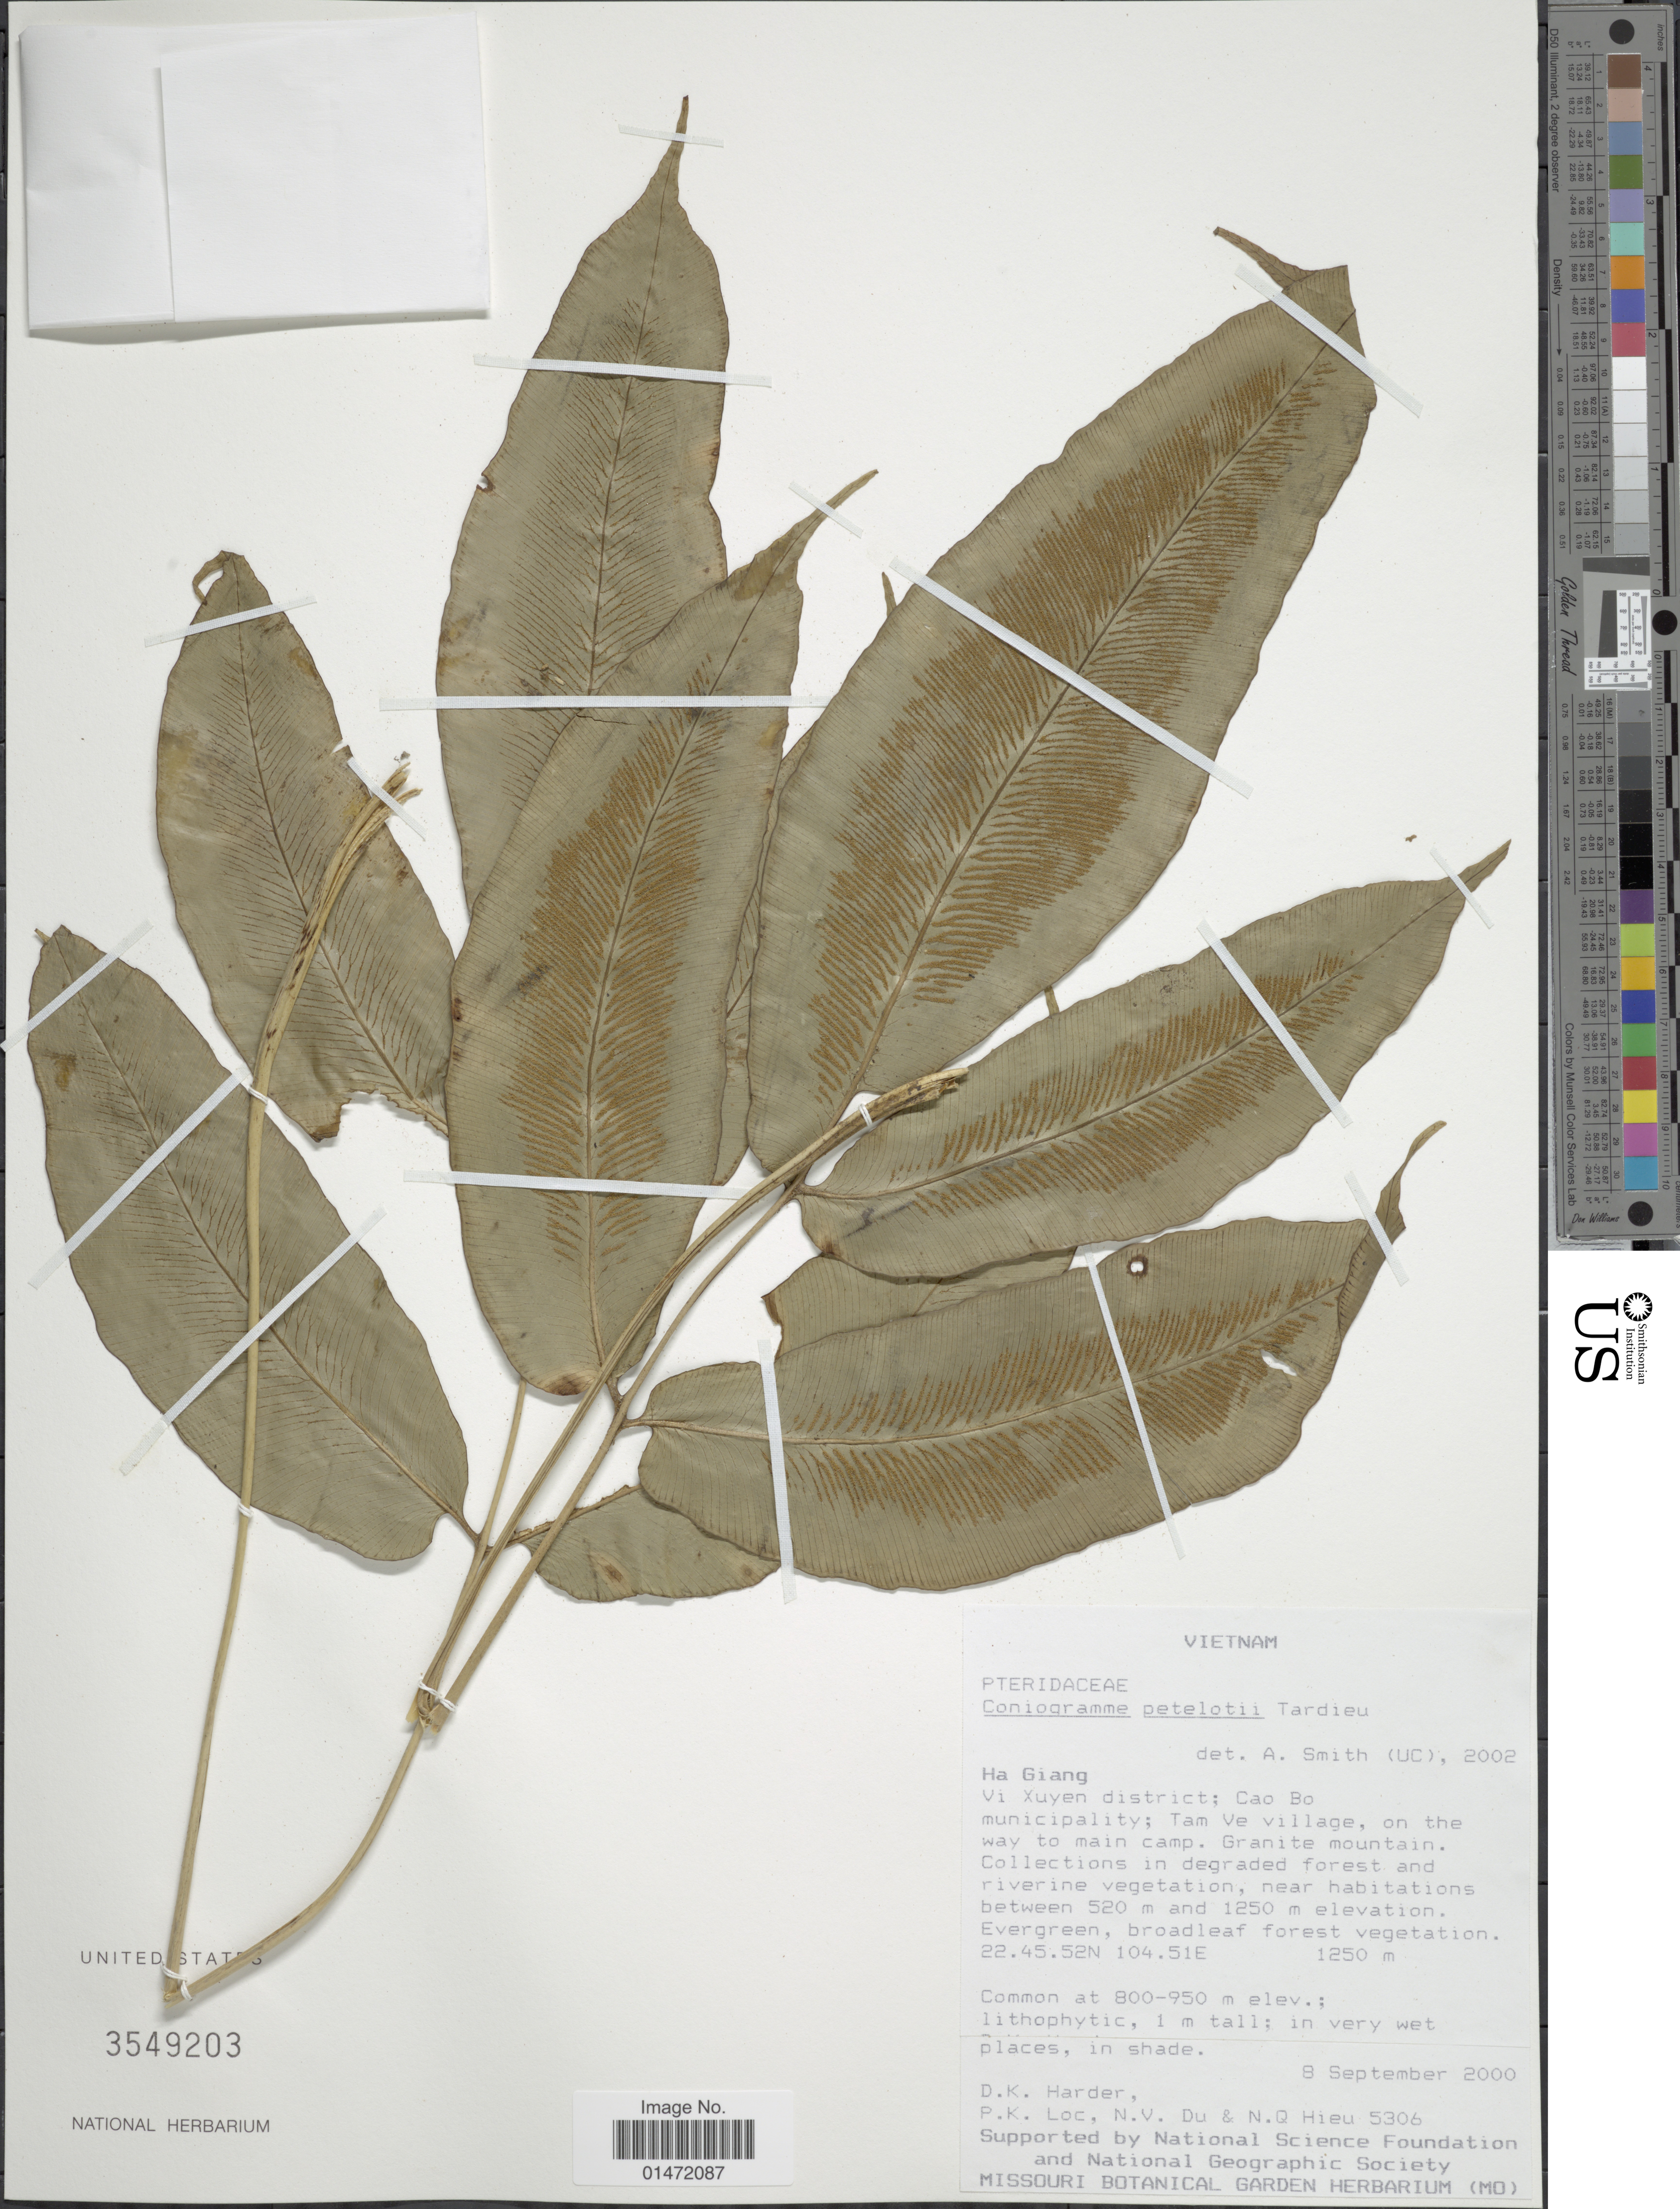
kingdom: Plantae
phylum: Tracheophyta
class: Polypodiopsida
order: Polypodiales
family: Pteridaceae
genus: Coniogramme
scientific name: Coniogramme petelotii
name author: Tardieu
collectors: D. Harder, P. K. Lôc, N. Du & N. Hieu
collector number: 5306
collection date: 2000-09-08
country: Vietnam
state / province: Ha Giang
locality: Vi Xuyen district; Cao Bo municipality; Tam Ve village, on the way to main camp. Granite mountain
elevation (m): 1250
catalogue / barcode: US 3549203